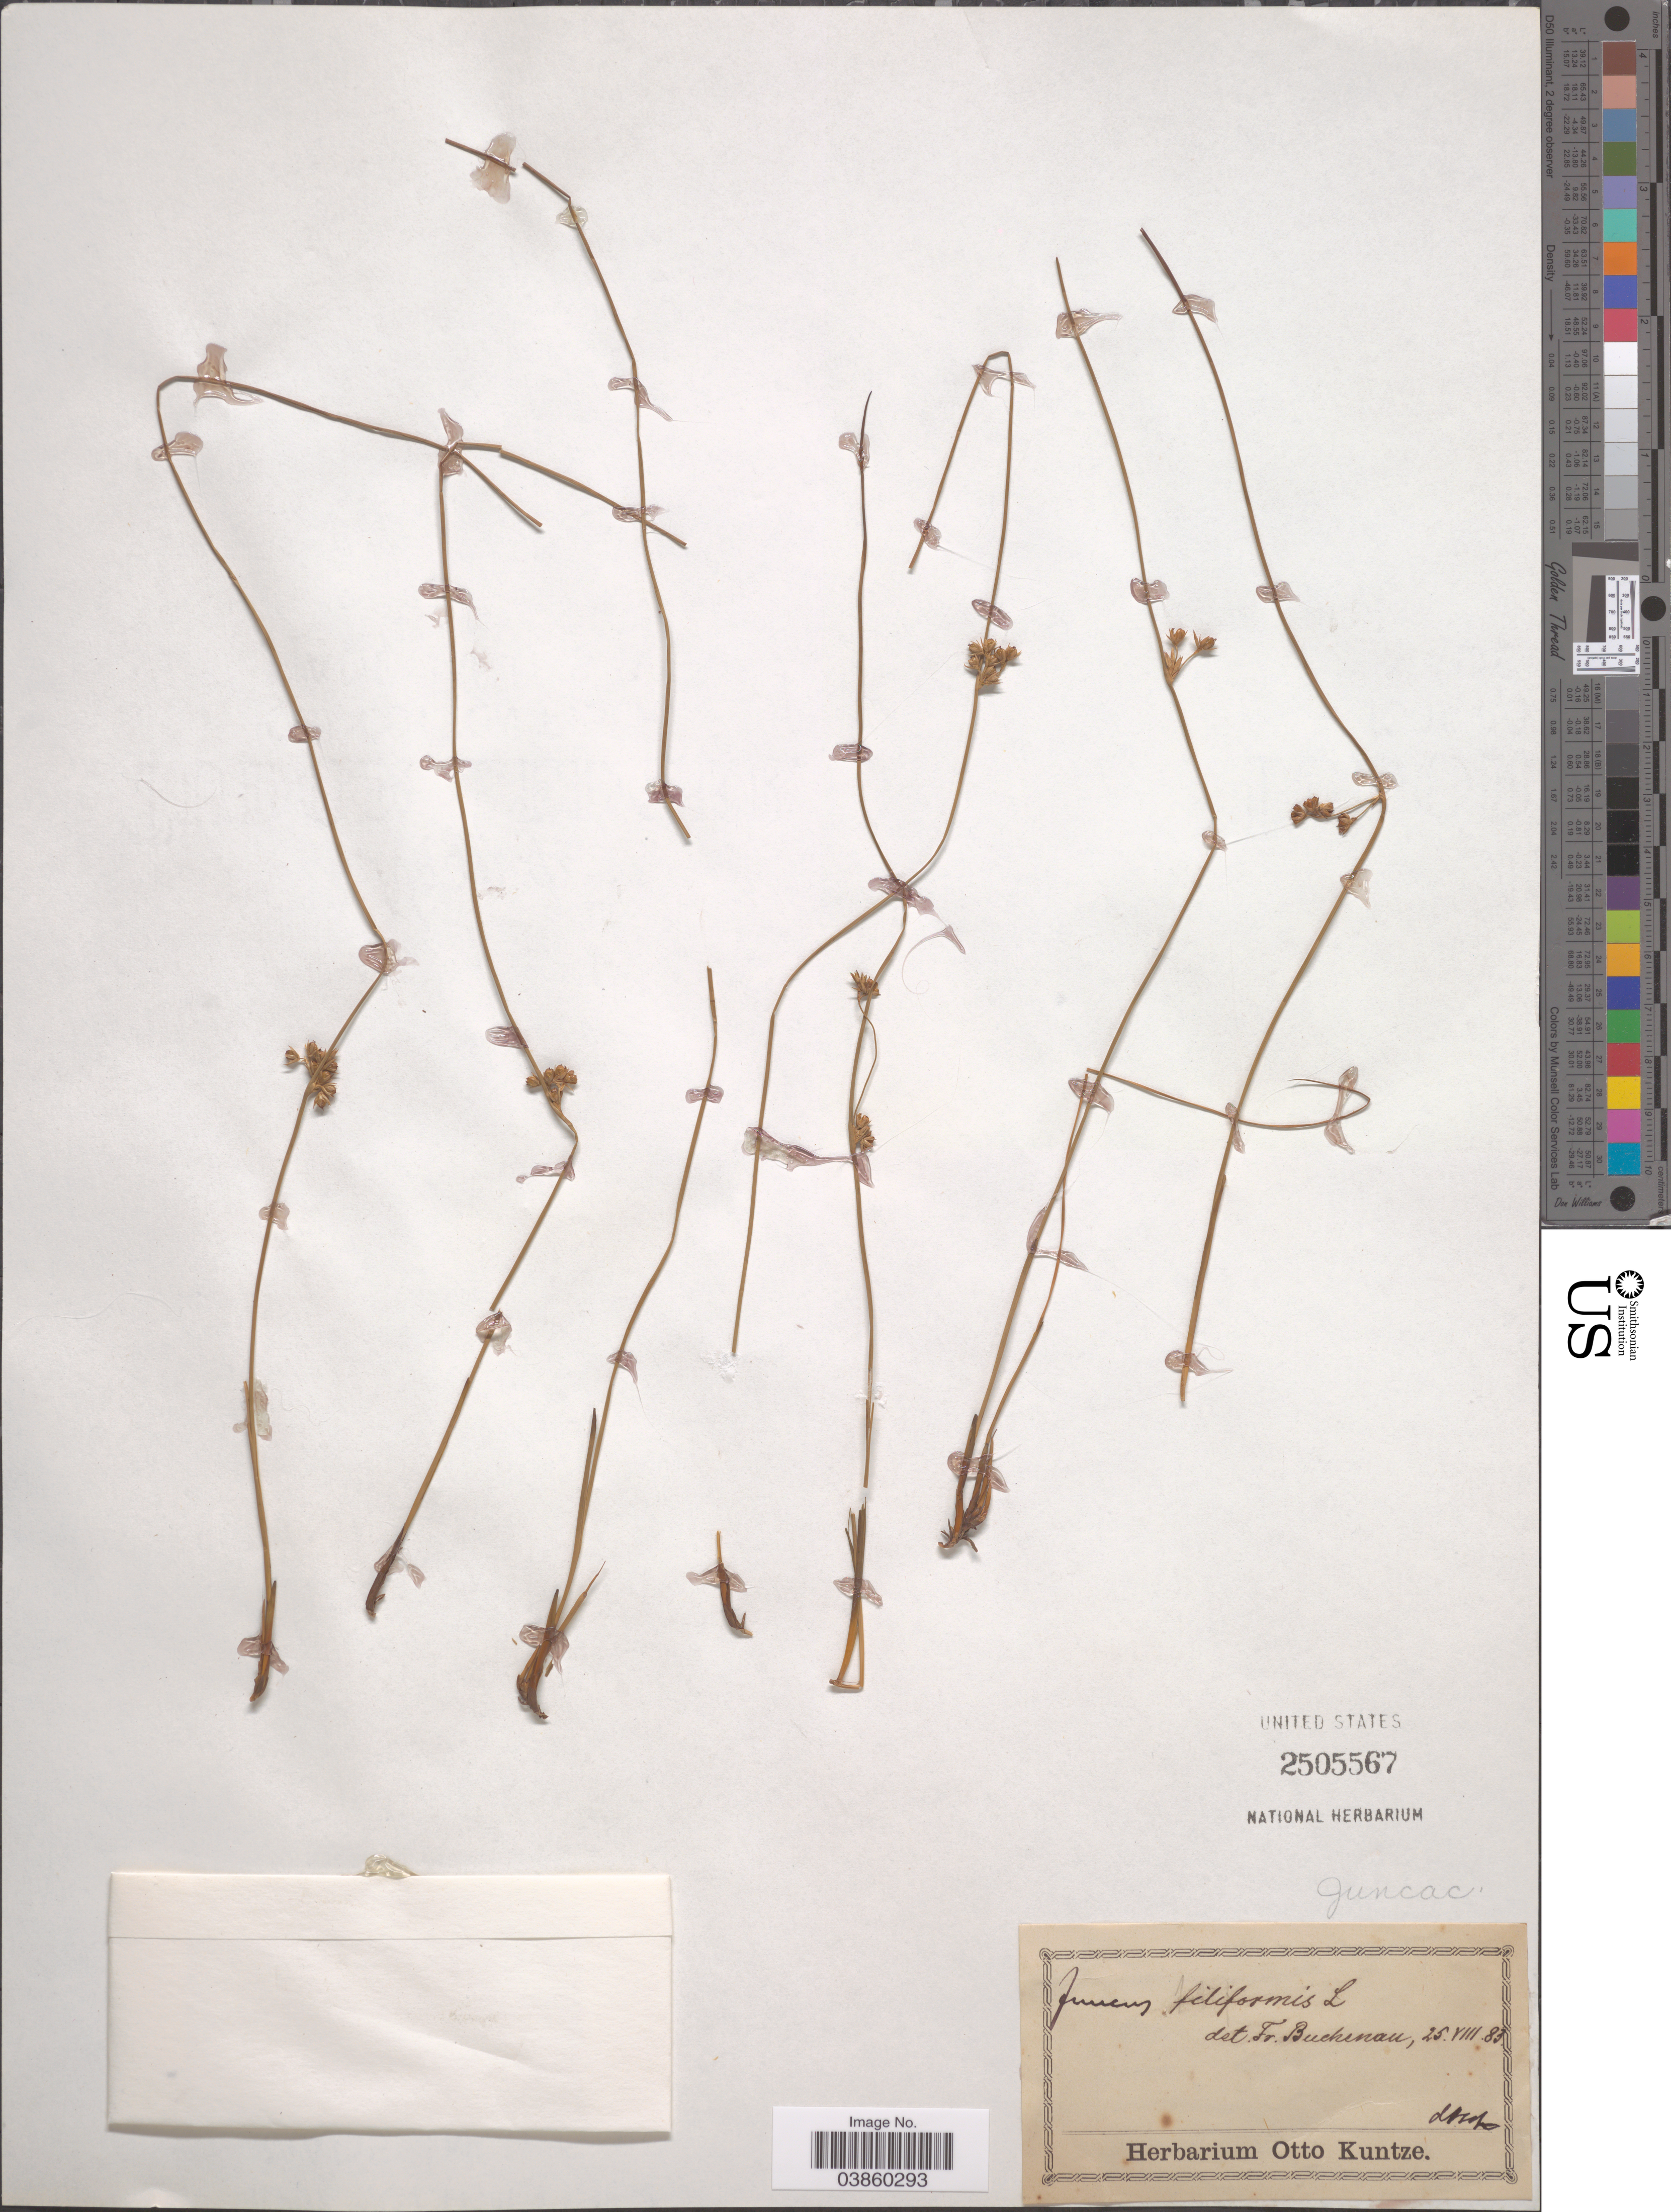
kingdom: Plantae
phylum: Tracheophyta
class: Liliopsida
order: Poales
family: Juncaceae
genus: Juncus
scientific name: Juncus filiformis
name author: L.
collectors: ex herb. Otto Kuntze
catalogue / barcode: US 2505567